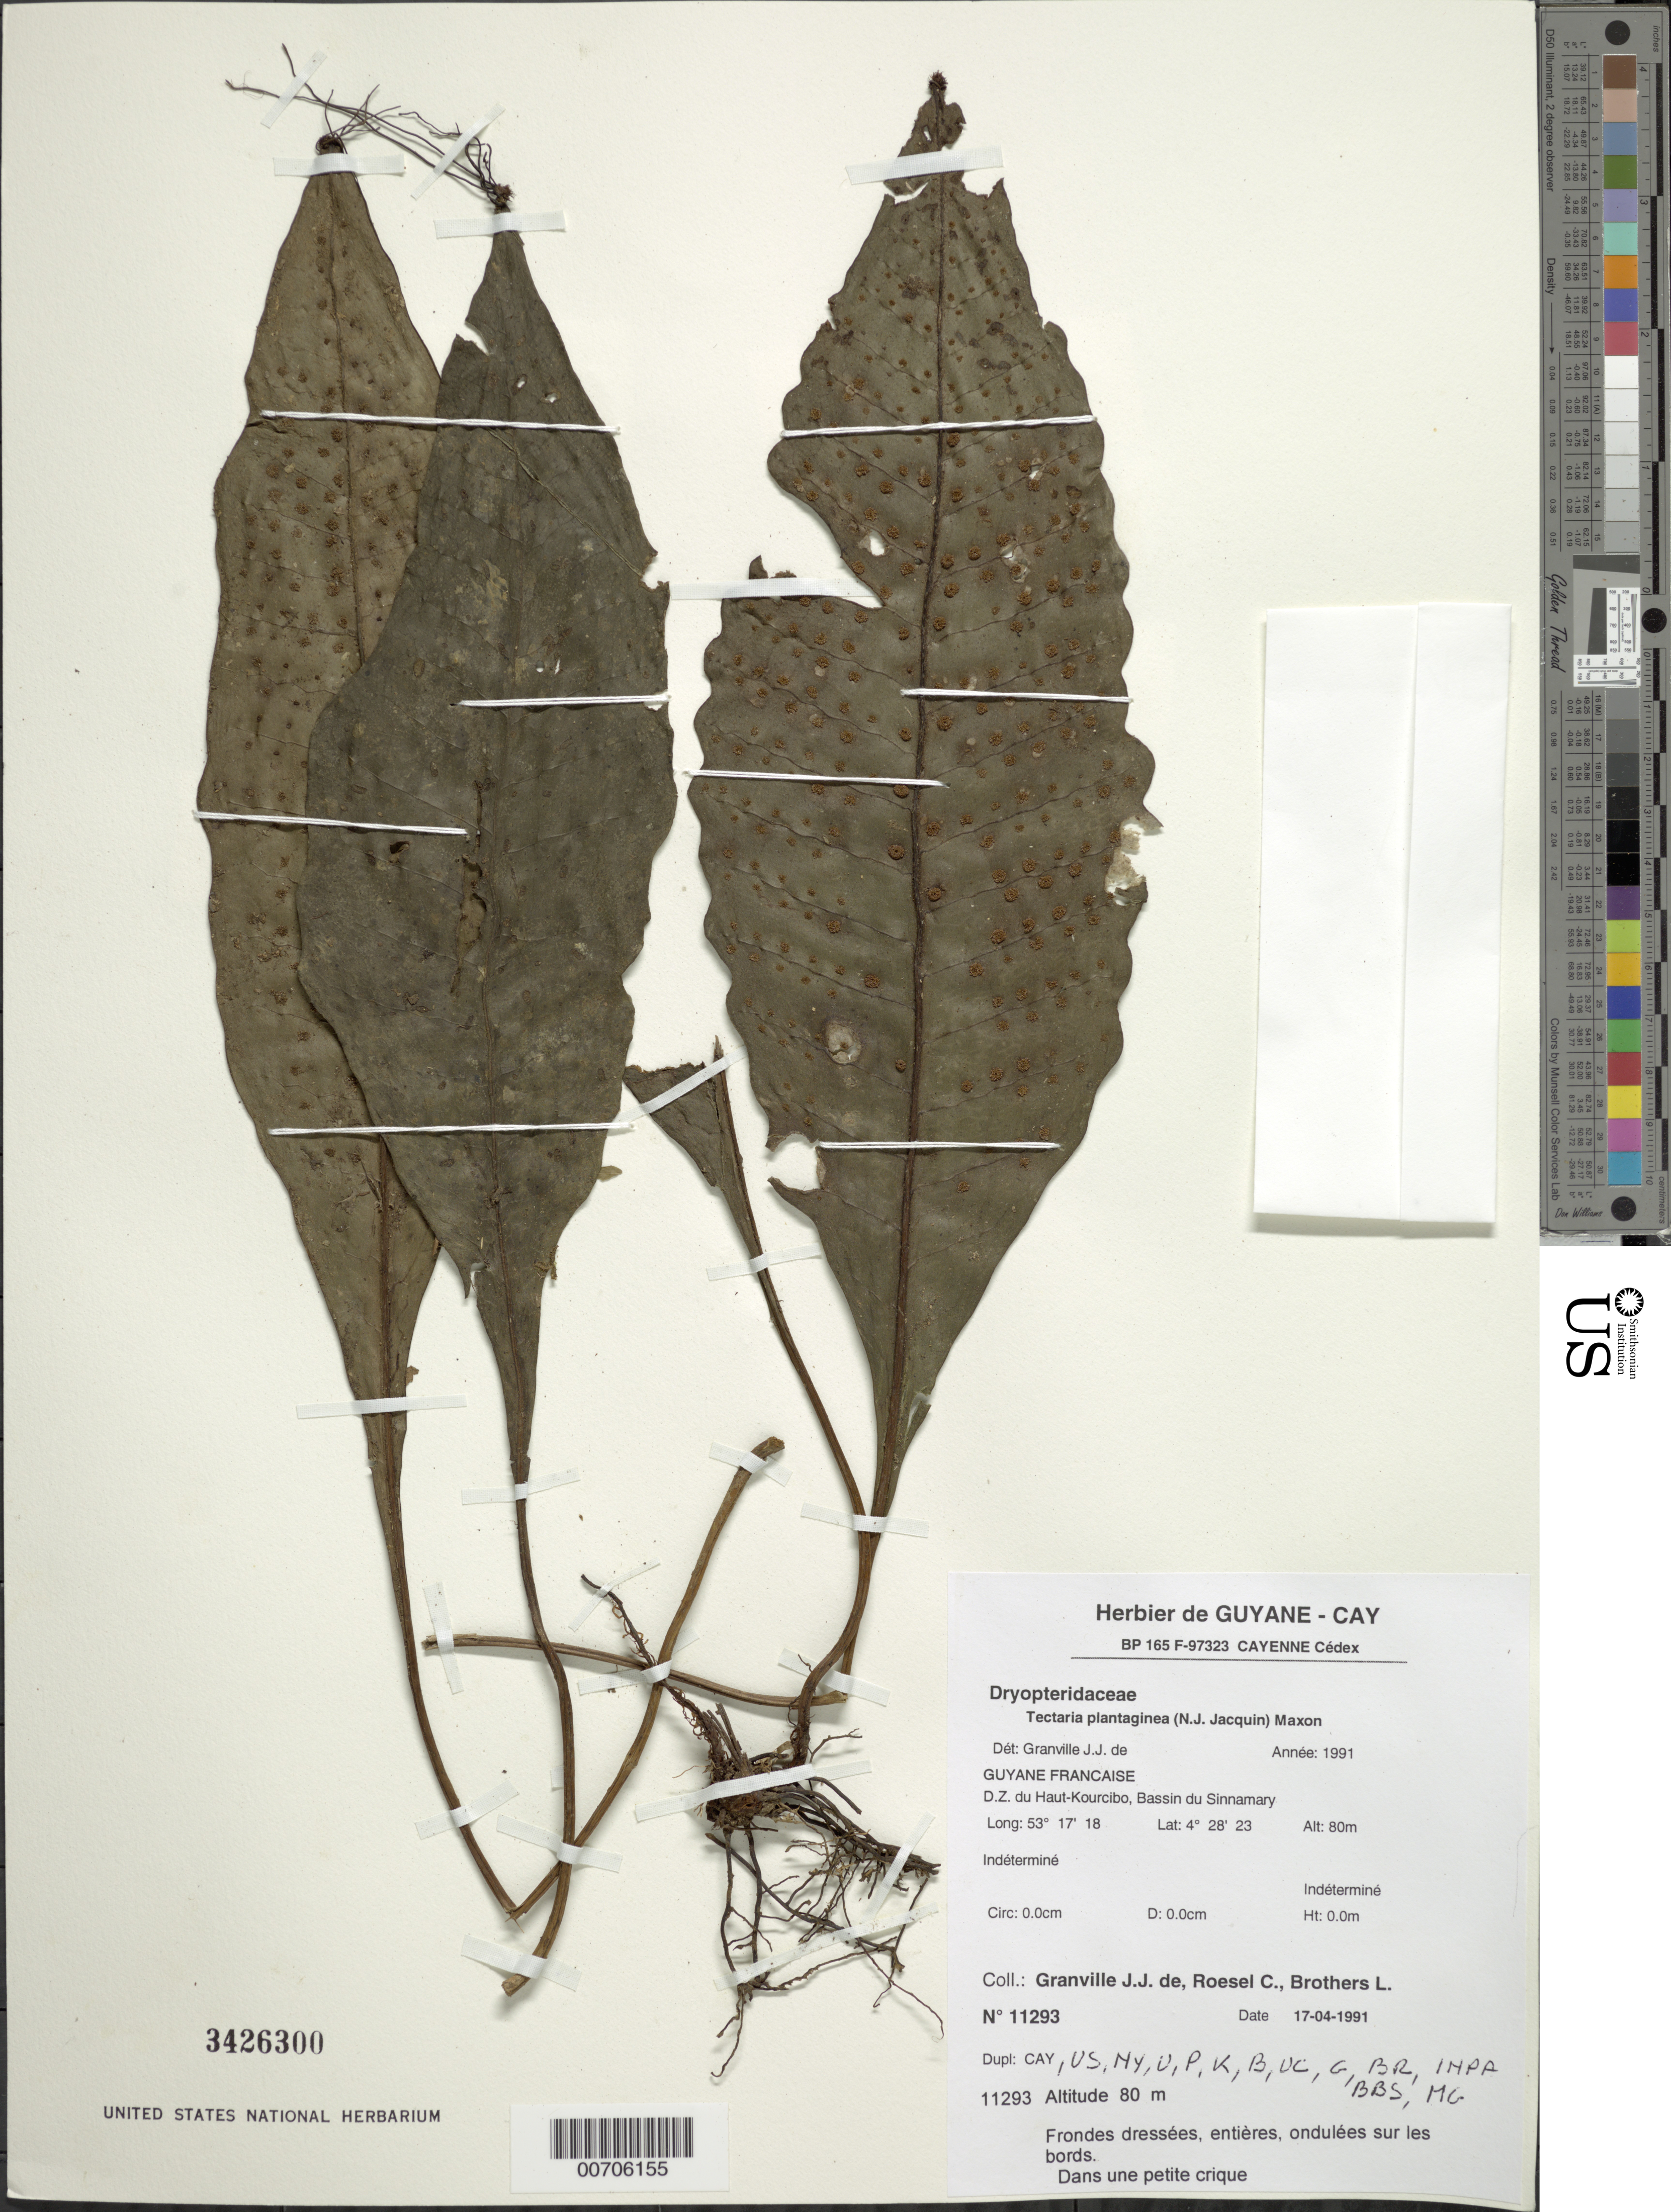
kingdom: Plantae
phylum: Tracheophyta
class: Polypodiopsida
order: Polypodiales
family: Tectariaceae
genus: Tectaria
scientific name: Tectaria plantaginea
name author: (Jacq.) Maxon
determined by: Granville, J. J. de, (CAY), Institut de Recherche pour le Developpement (IRD) (FRENCH GUIANA)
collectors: J.-J. de Granville, C. S. Roesel & L. Brothers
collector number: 11293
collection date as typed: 17-Apr-91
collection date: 1991-04-17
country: French Guiana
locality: D.Z. du Haut-Kourcibo, Bassin du Sinnamary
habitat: Along small creek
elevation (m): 80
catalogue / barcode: US 3426300